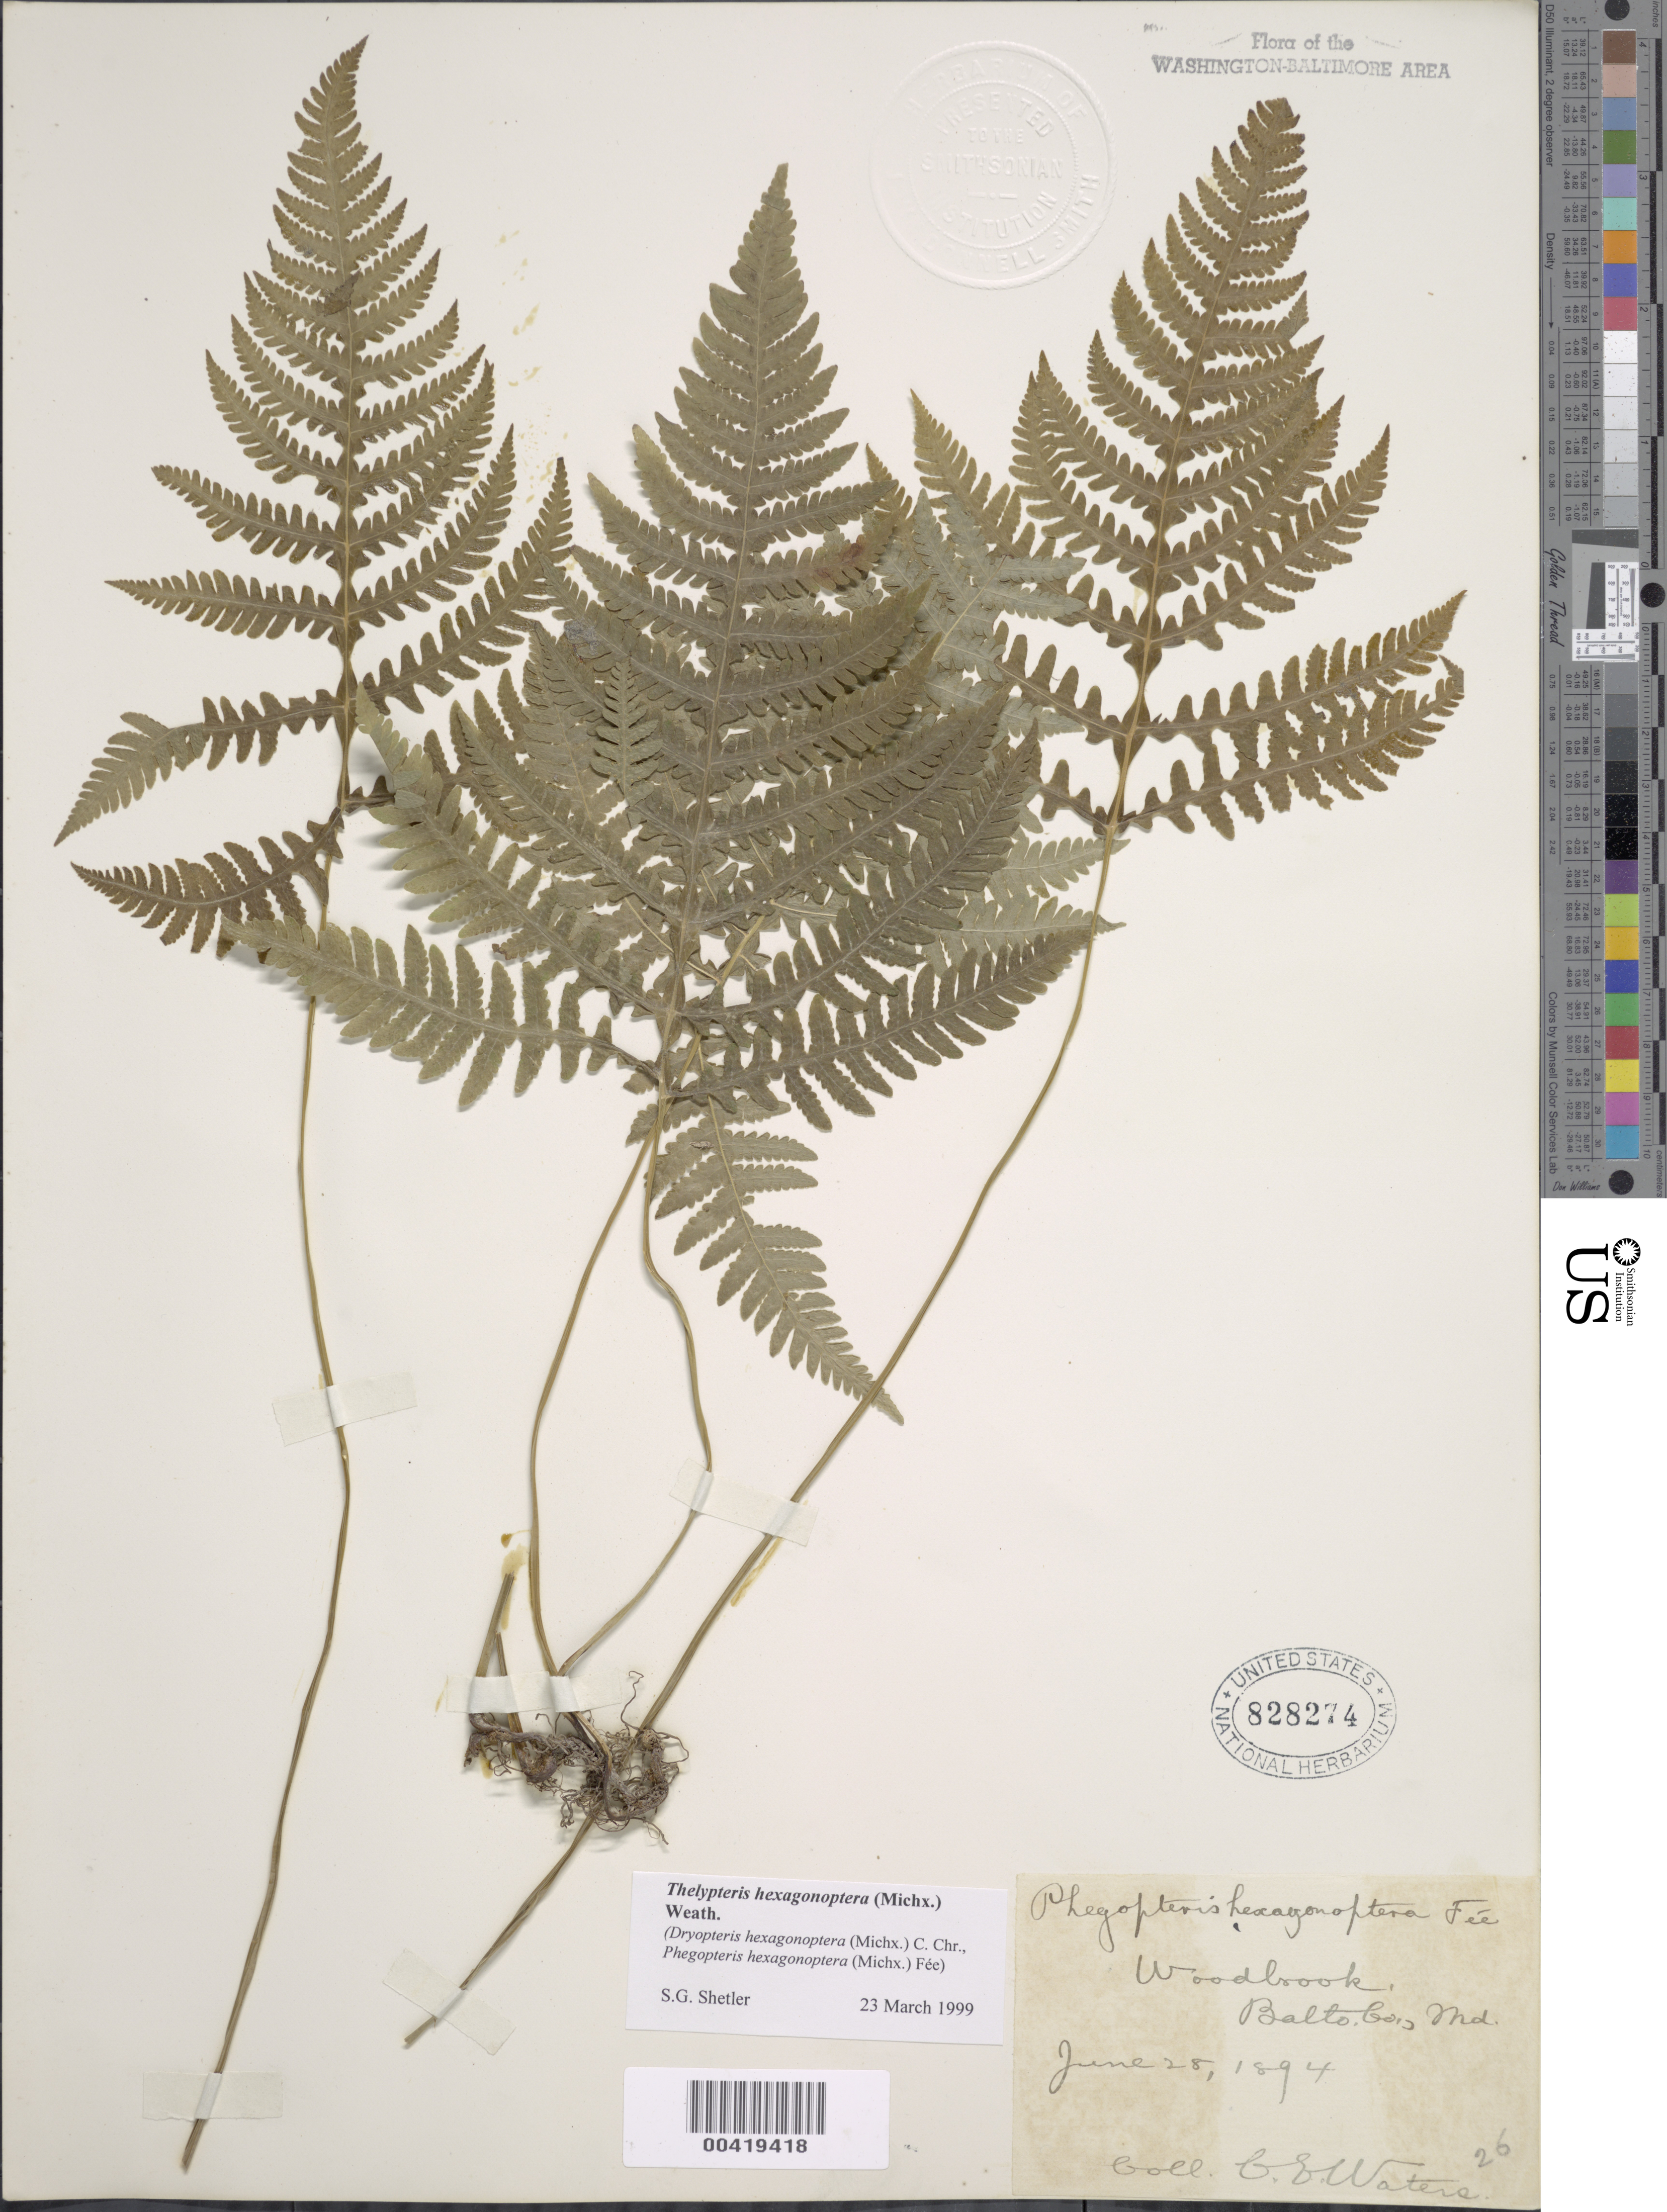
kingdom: Plantae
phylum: Tracheophyta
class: Polypodiopsida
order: Polypodiales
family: Thelypteridaceae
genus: Phegopteris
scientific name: Phegopteris hexagonoptera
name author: (Michx.) Fée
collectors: C. Water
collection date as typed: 28 Jun 1894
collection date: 1894-06-28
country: United States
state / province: Maryland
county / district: Baltimore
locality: Woodbrook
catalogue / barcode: US 828274